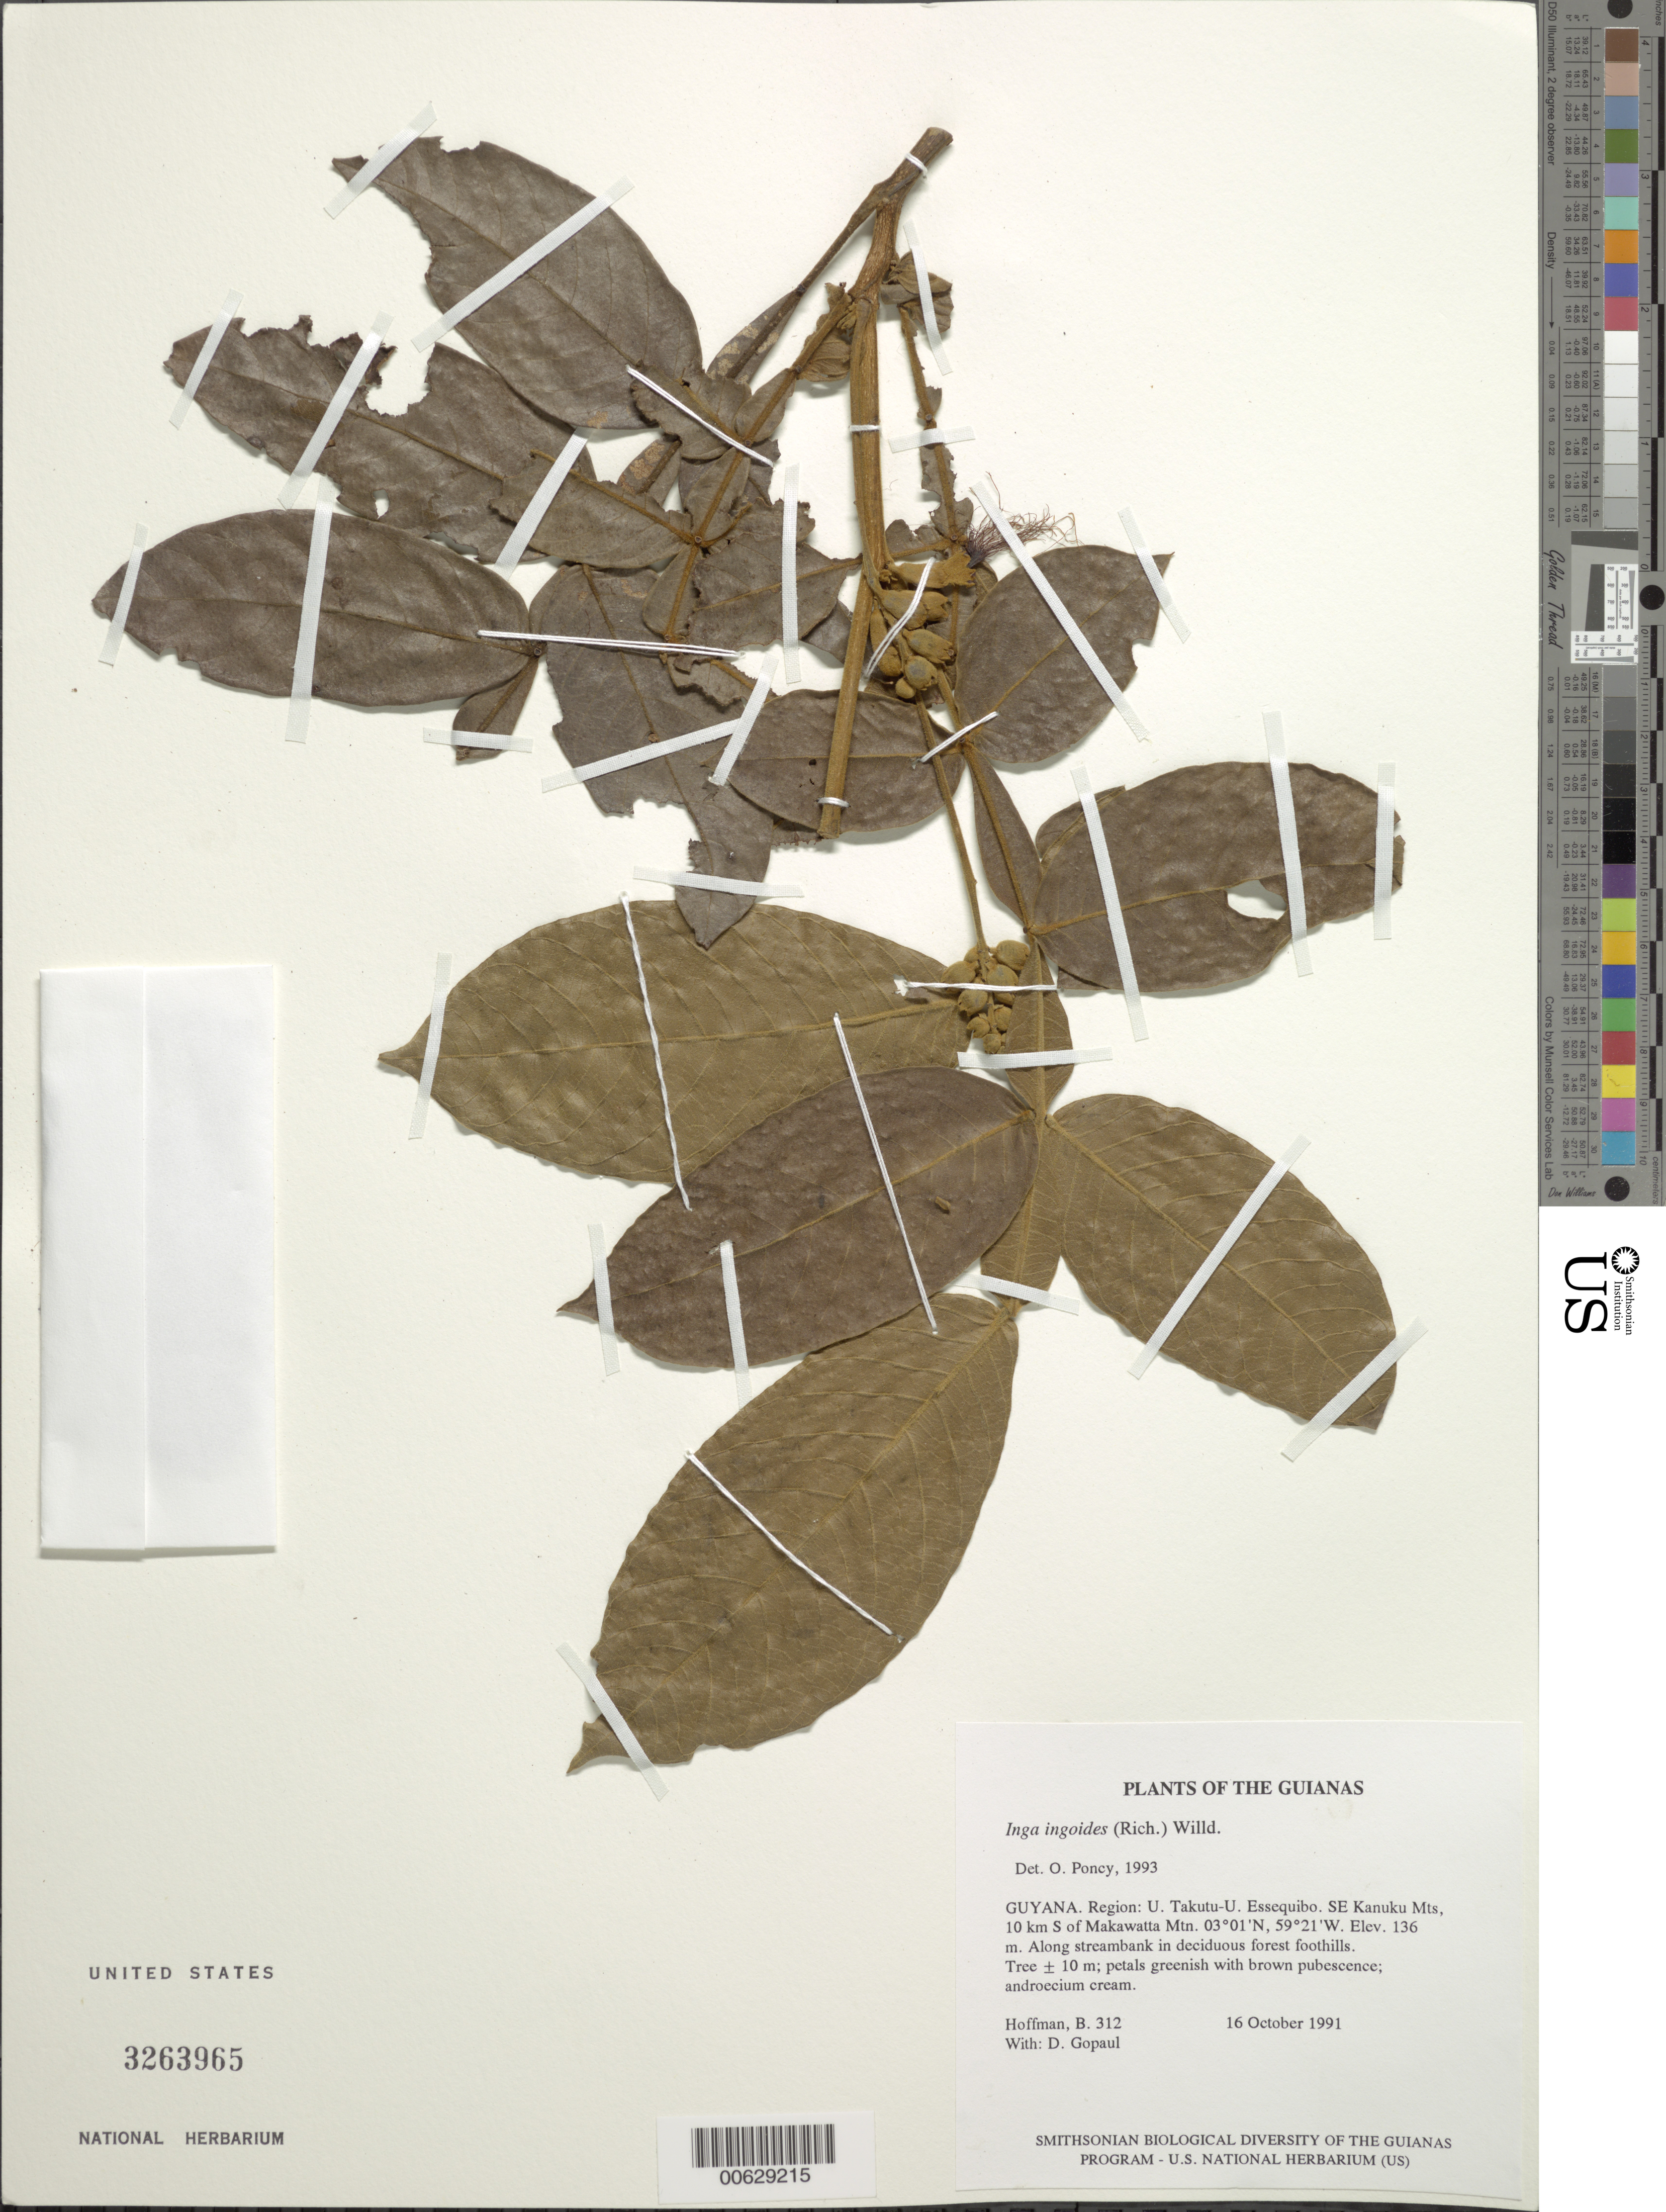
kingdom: Plantae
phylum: Tracheophyta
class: Magnoliopsida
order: Fabales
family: Fabaceae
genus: Inga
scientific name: Inga ingoides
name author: (Rich.) Willd.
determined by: Poncy, O.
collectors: B. Hoffman & D. Gopaul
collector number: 312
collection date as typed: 16 October 1991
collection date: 1991-10-16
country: Guyana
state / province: U. Takutu-U. Essequibo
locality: SE Kanuku Mts, 10 km S of Makawatta Mtn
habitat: Along streambank in deciduous forest foothills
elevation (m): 136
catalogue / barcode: US 3263965